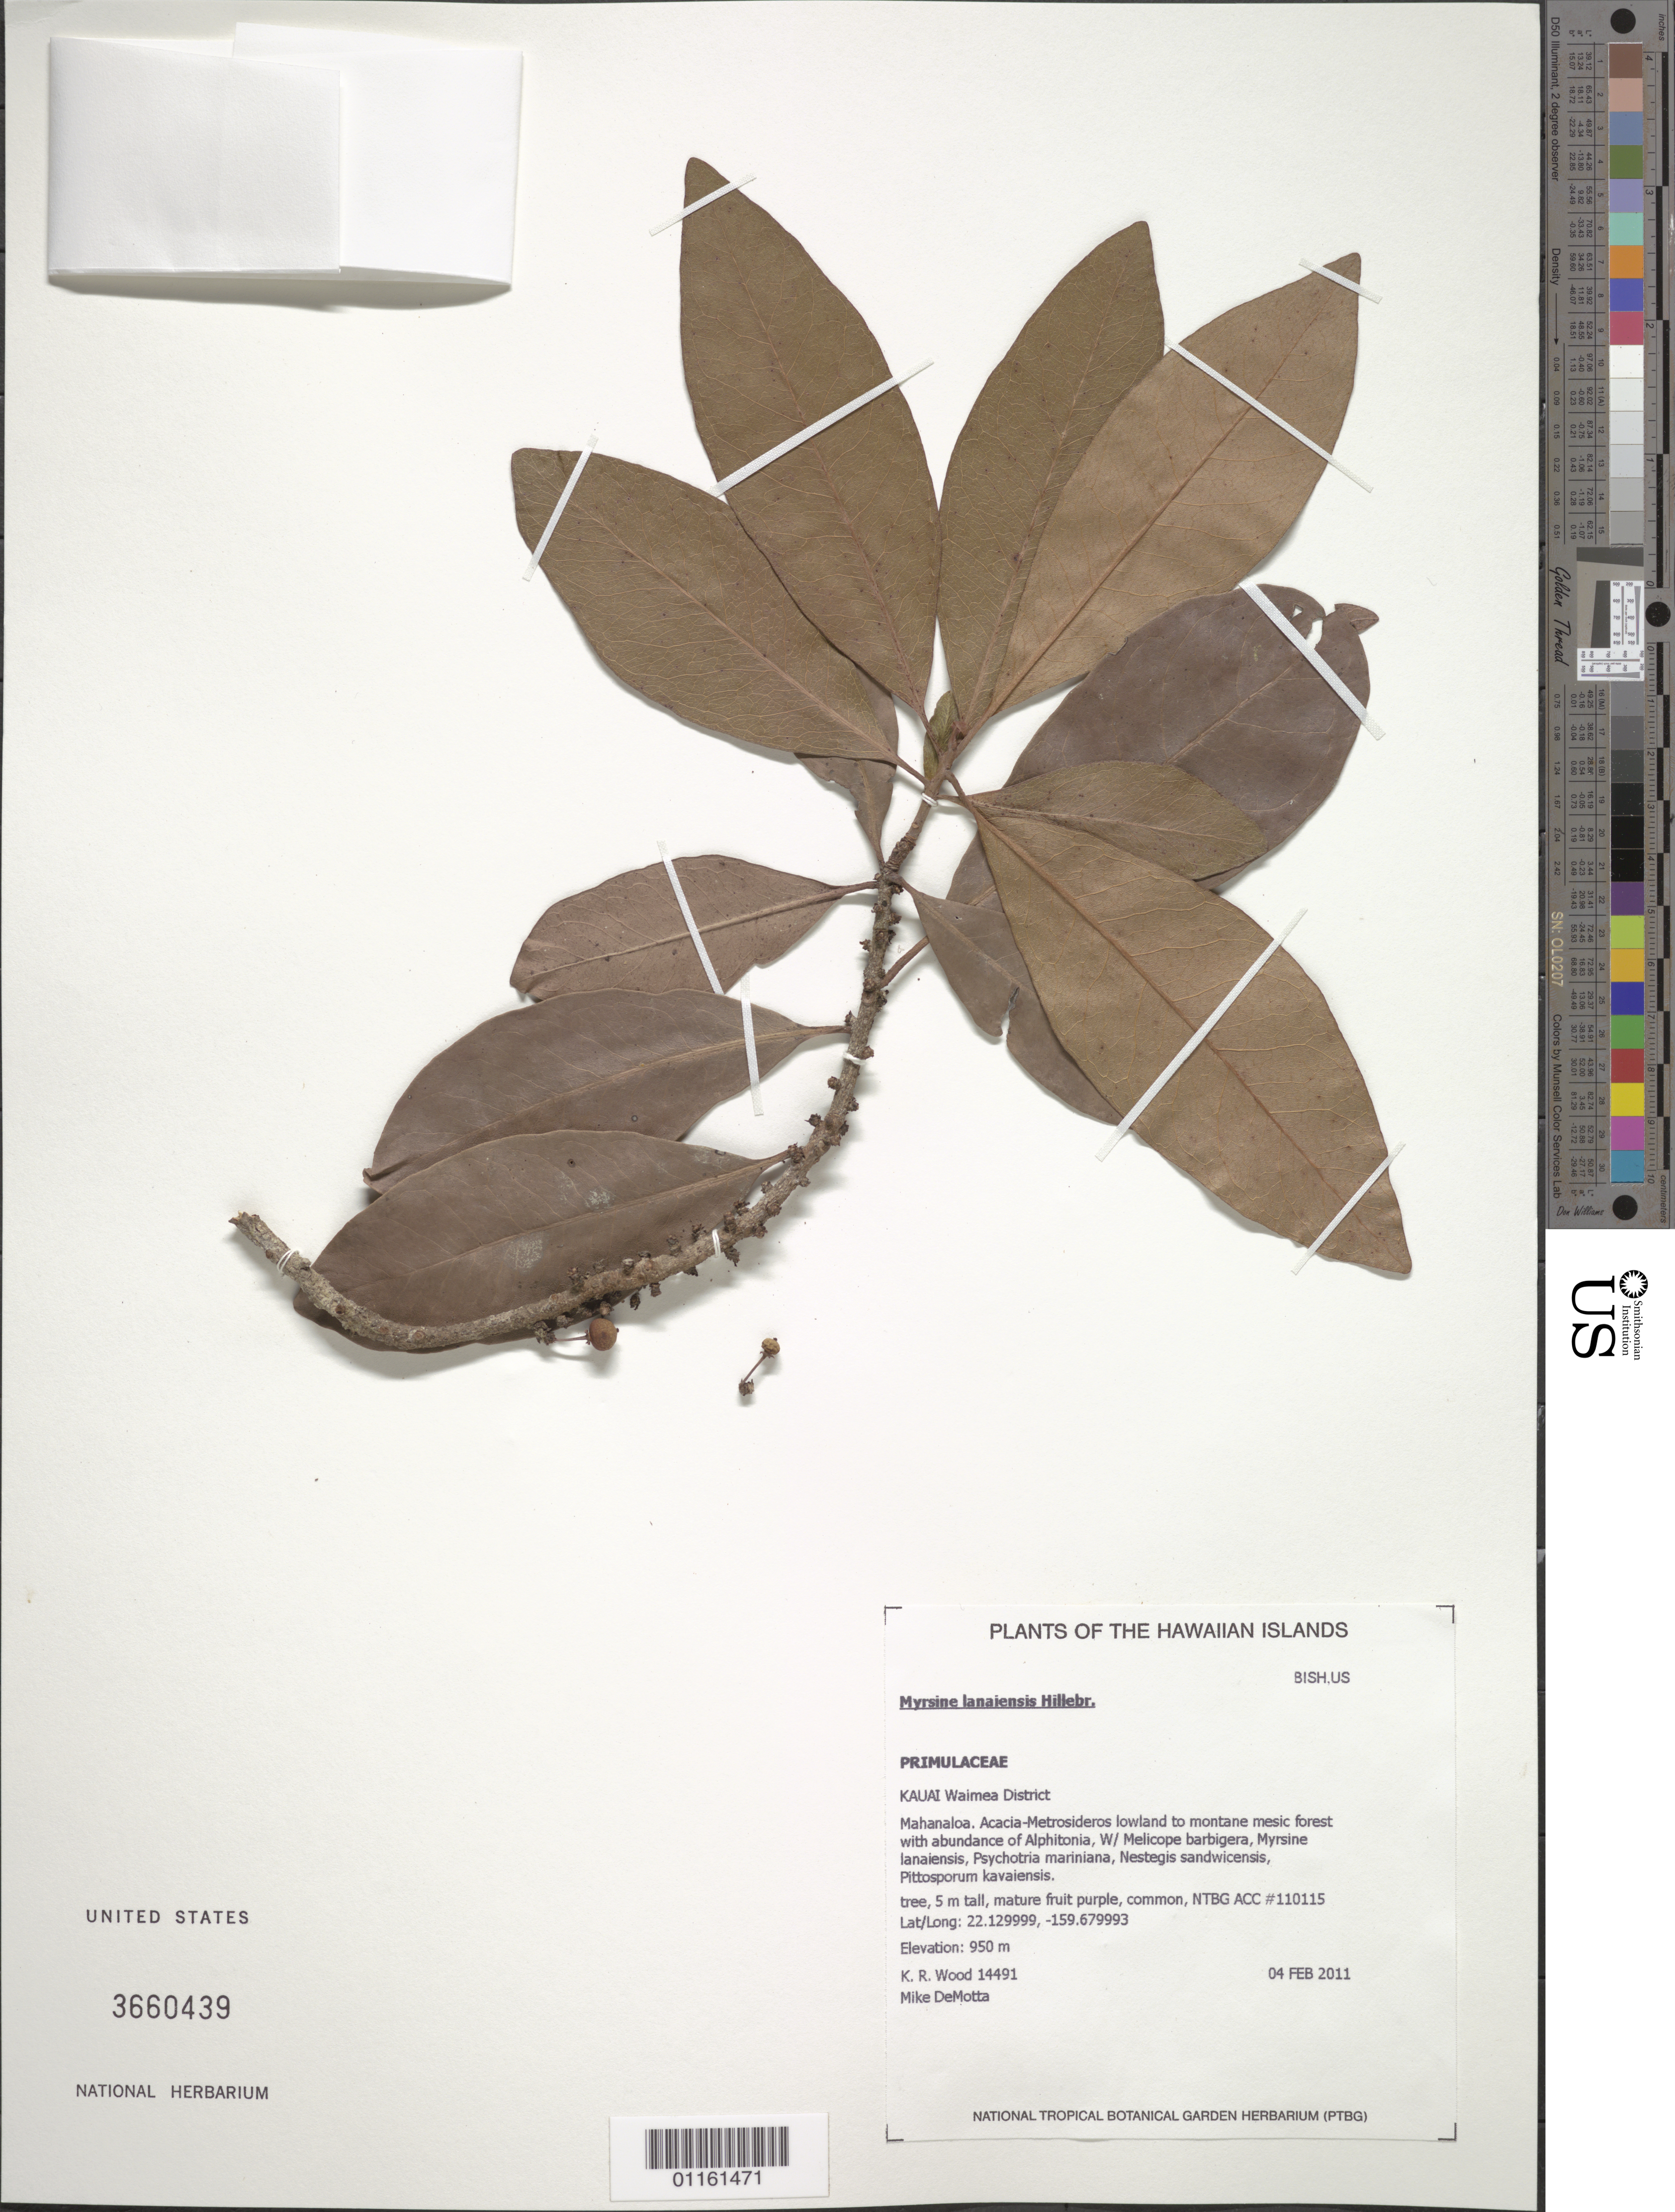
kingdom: Plantae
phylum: Tracheophyta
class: Magnoliopsida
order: Ericales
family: Primulaceae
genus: Myrsine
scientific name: Myrsine lanaiensis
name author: Hillebr.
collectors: K. R. Wood & M. DeMotta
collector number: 14491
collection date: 2011-02-04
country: United States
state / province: Hawaii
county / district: Kauai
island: Kaua'i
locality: Waimea District.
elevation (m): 950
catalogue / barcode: US 3660439